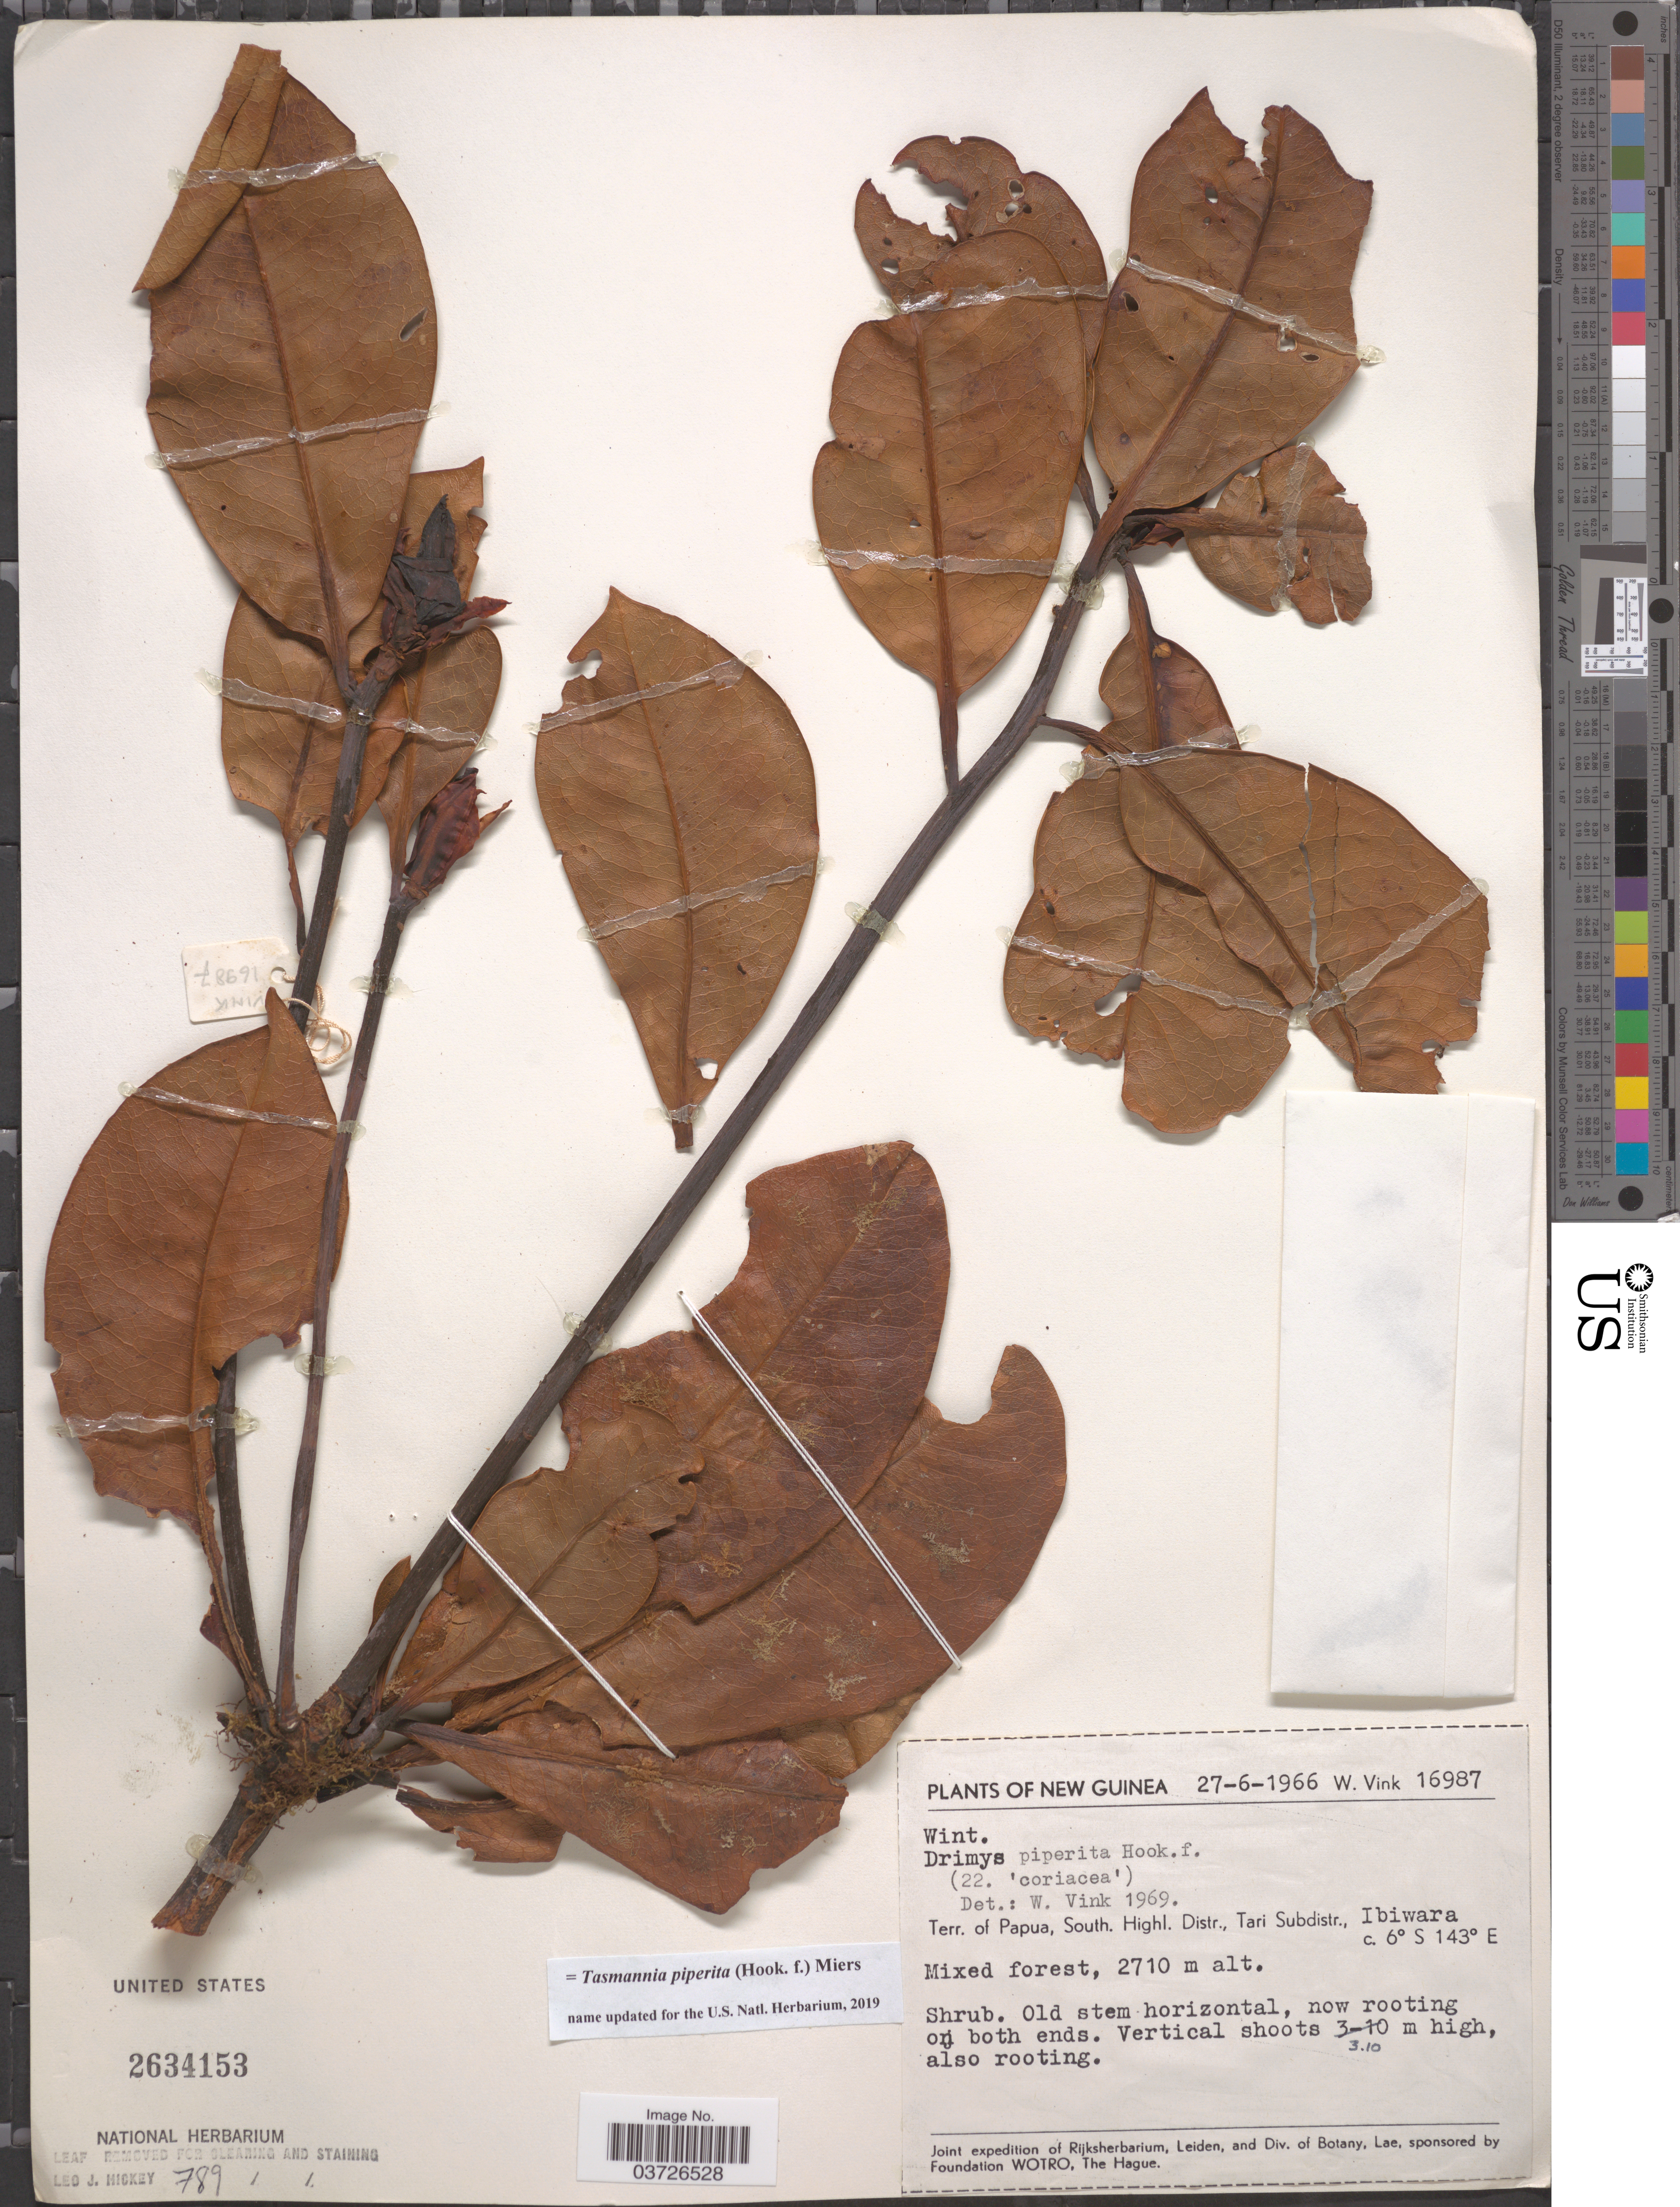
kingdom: Plantae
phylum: Tracheophyta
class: Magnoliopsida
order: Canellales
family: Winteraceae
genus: Tasmannia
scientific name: Tasmannia piperita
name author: (Hook. f.) Miers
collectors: W. Vink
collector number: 16987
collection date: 1966-06-27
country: Papua New Guinea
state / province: Southern Highlands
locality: New Guinea. Terr. of Papua, South. Highl. Distr., Tari Subdistr., Ibiwara.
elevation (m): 2710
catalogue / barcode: US 2634153